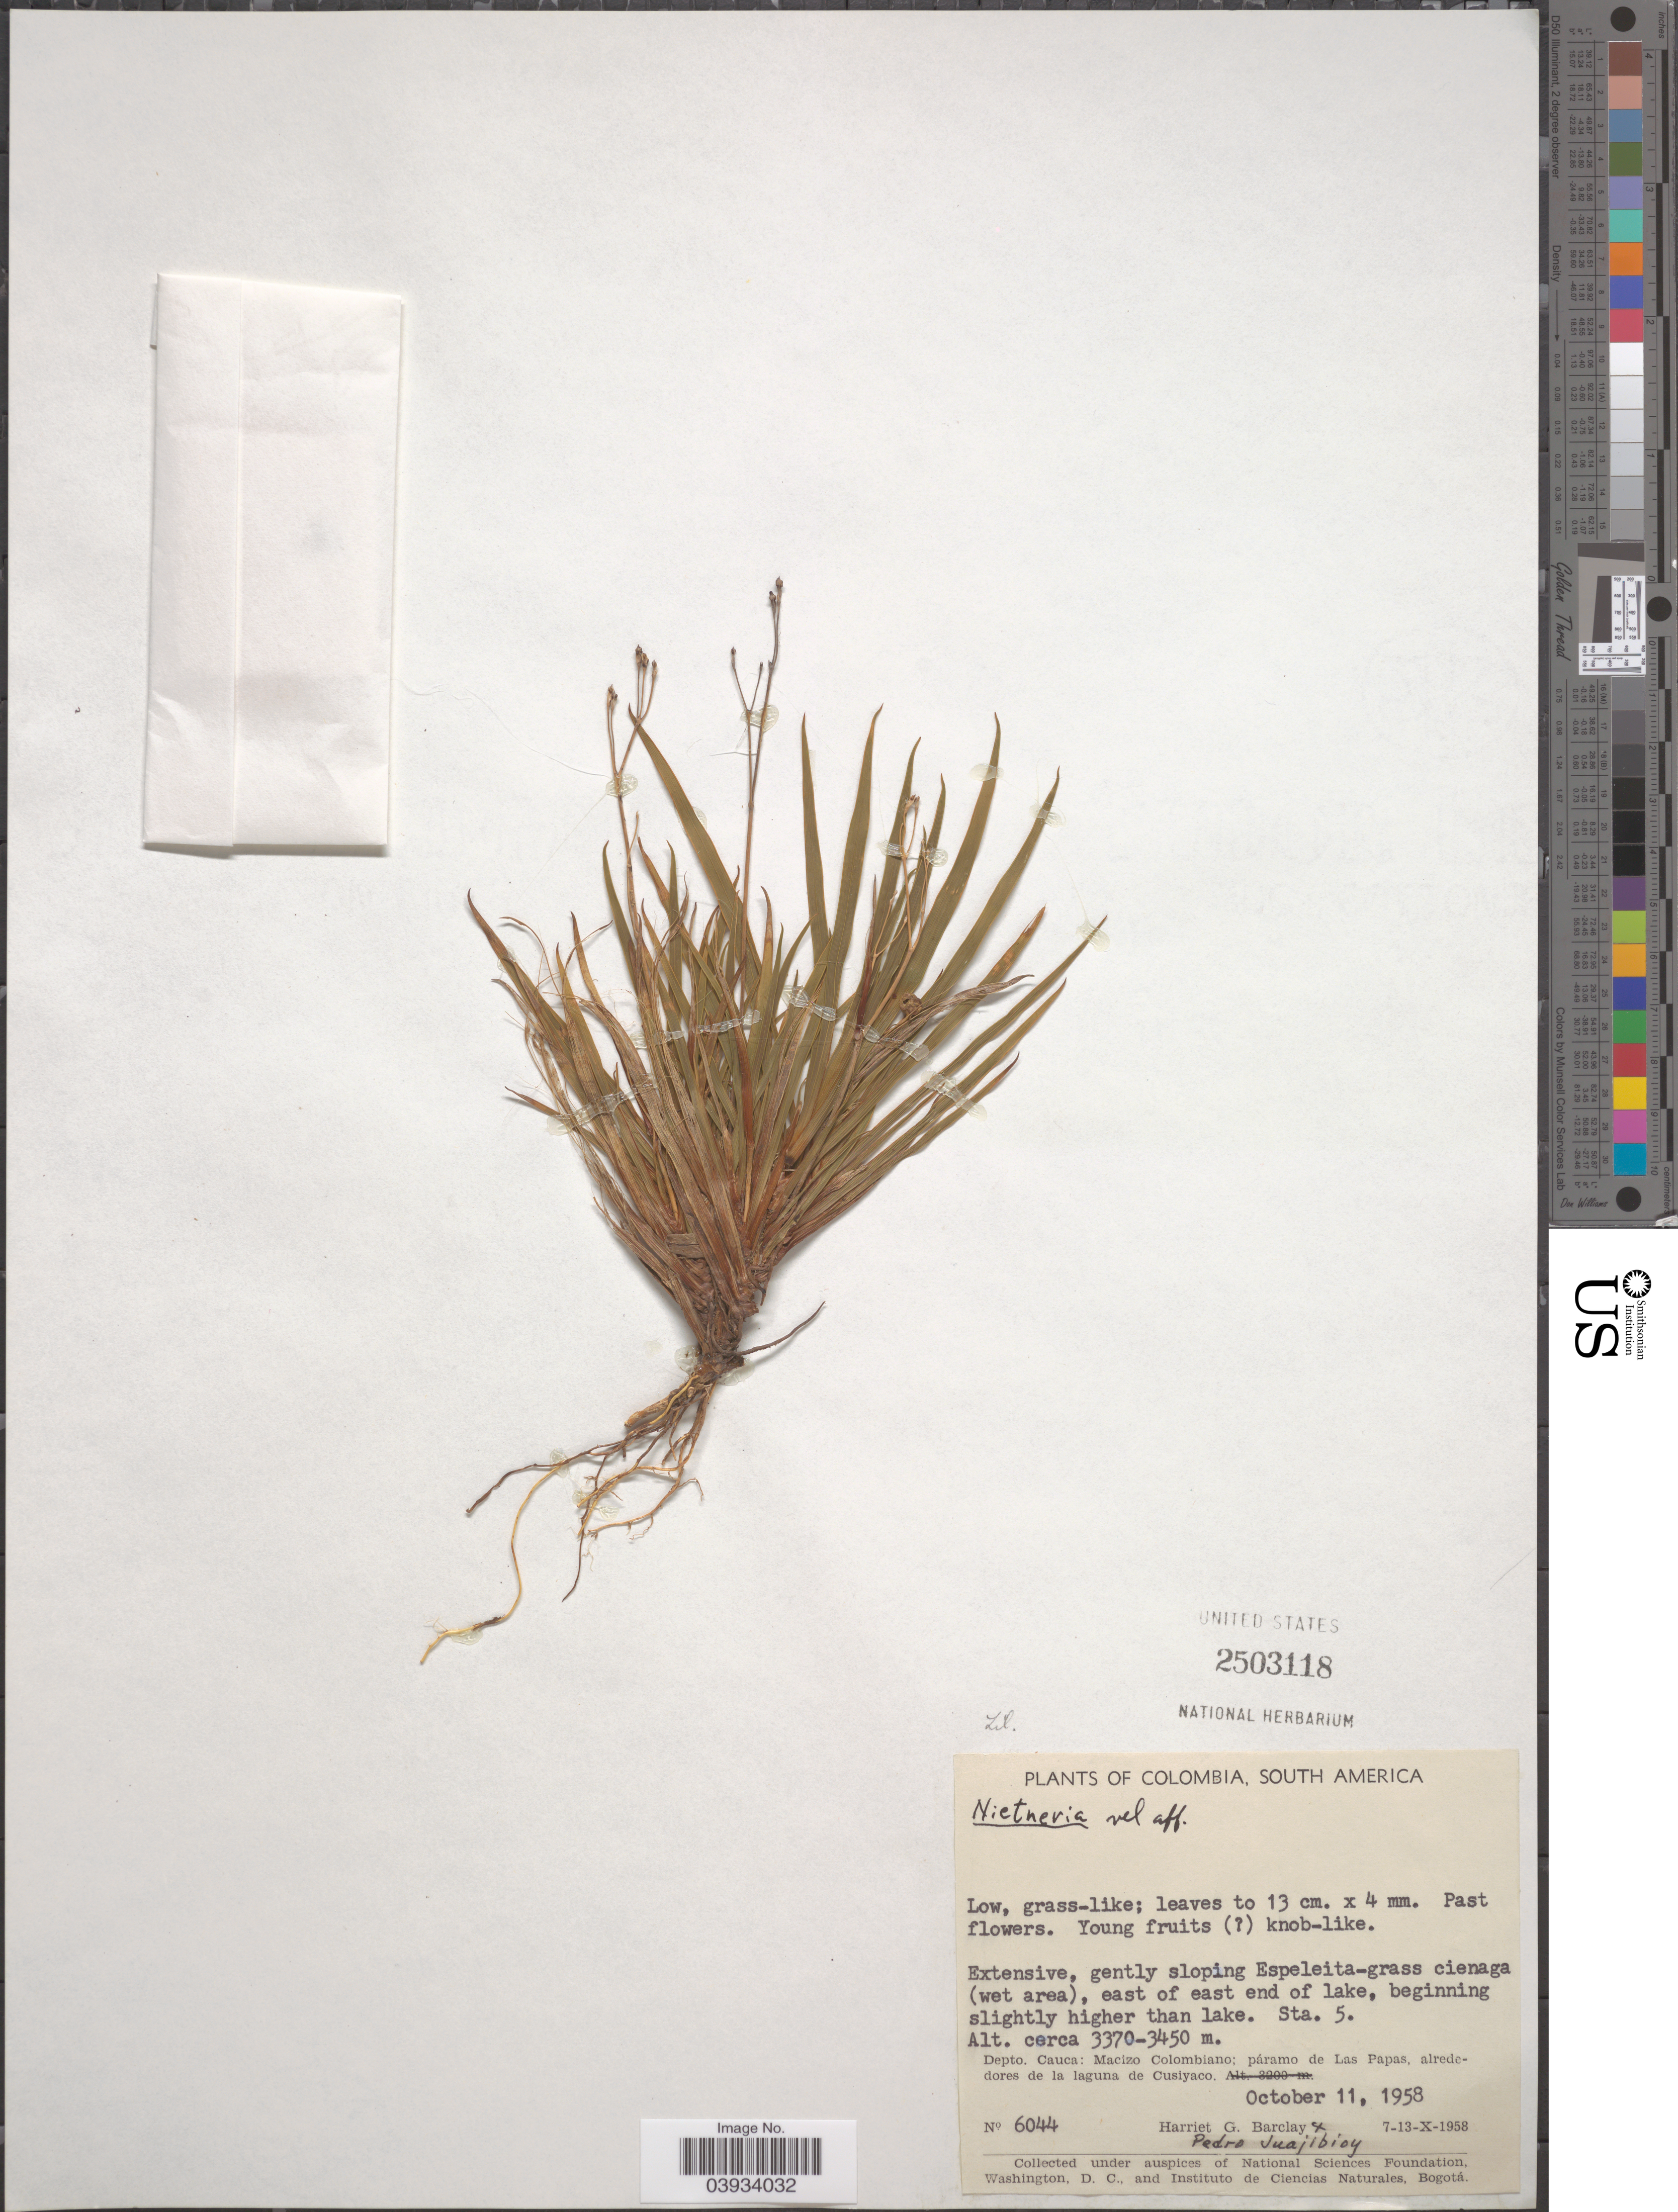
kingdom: Plantae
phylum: Tracheophyta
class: Liliopsida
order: Dioscoreales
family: Nartheciaceae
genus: Nietneria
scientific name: Nietneria sp.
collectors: H. G. Barclay & P. Juajibioy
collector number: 6044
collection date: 1958-10-07/1958-10-13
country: Colombia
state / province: Cauca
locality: East of east end of lake. Sta. 5. Depto. Cauca: Macizo Colombiano; páramo de Las Papas, alrededores de la laguna de Cusiyaco.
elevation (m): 3370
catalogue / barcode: US 2503118